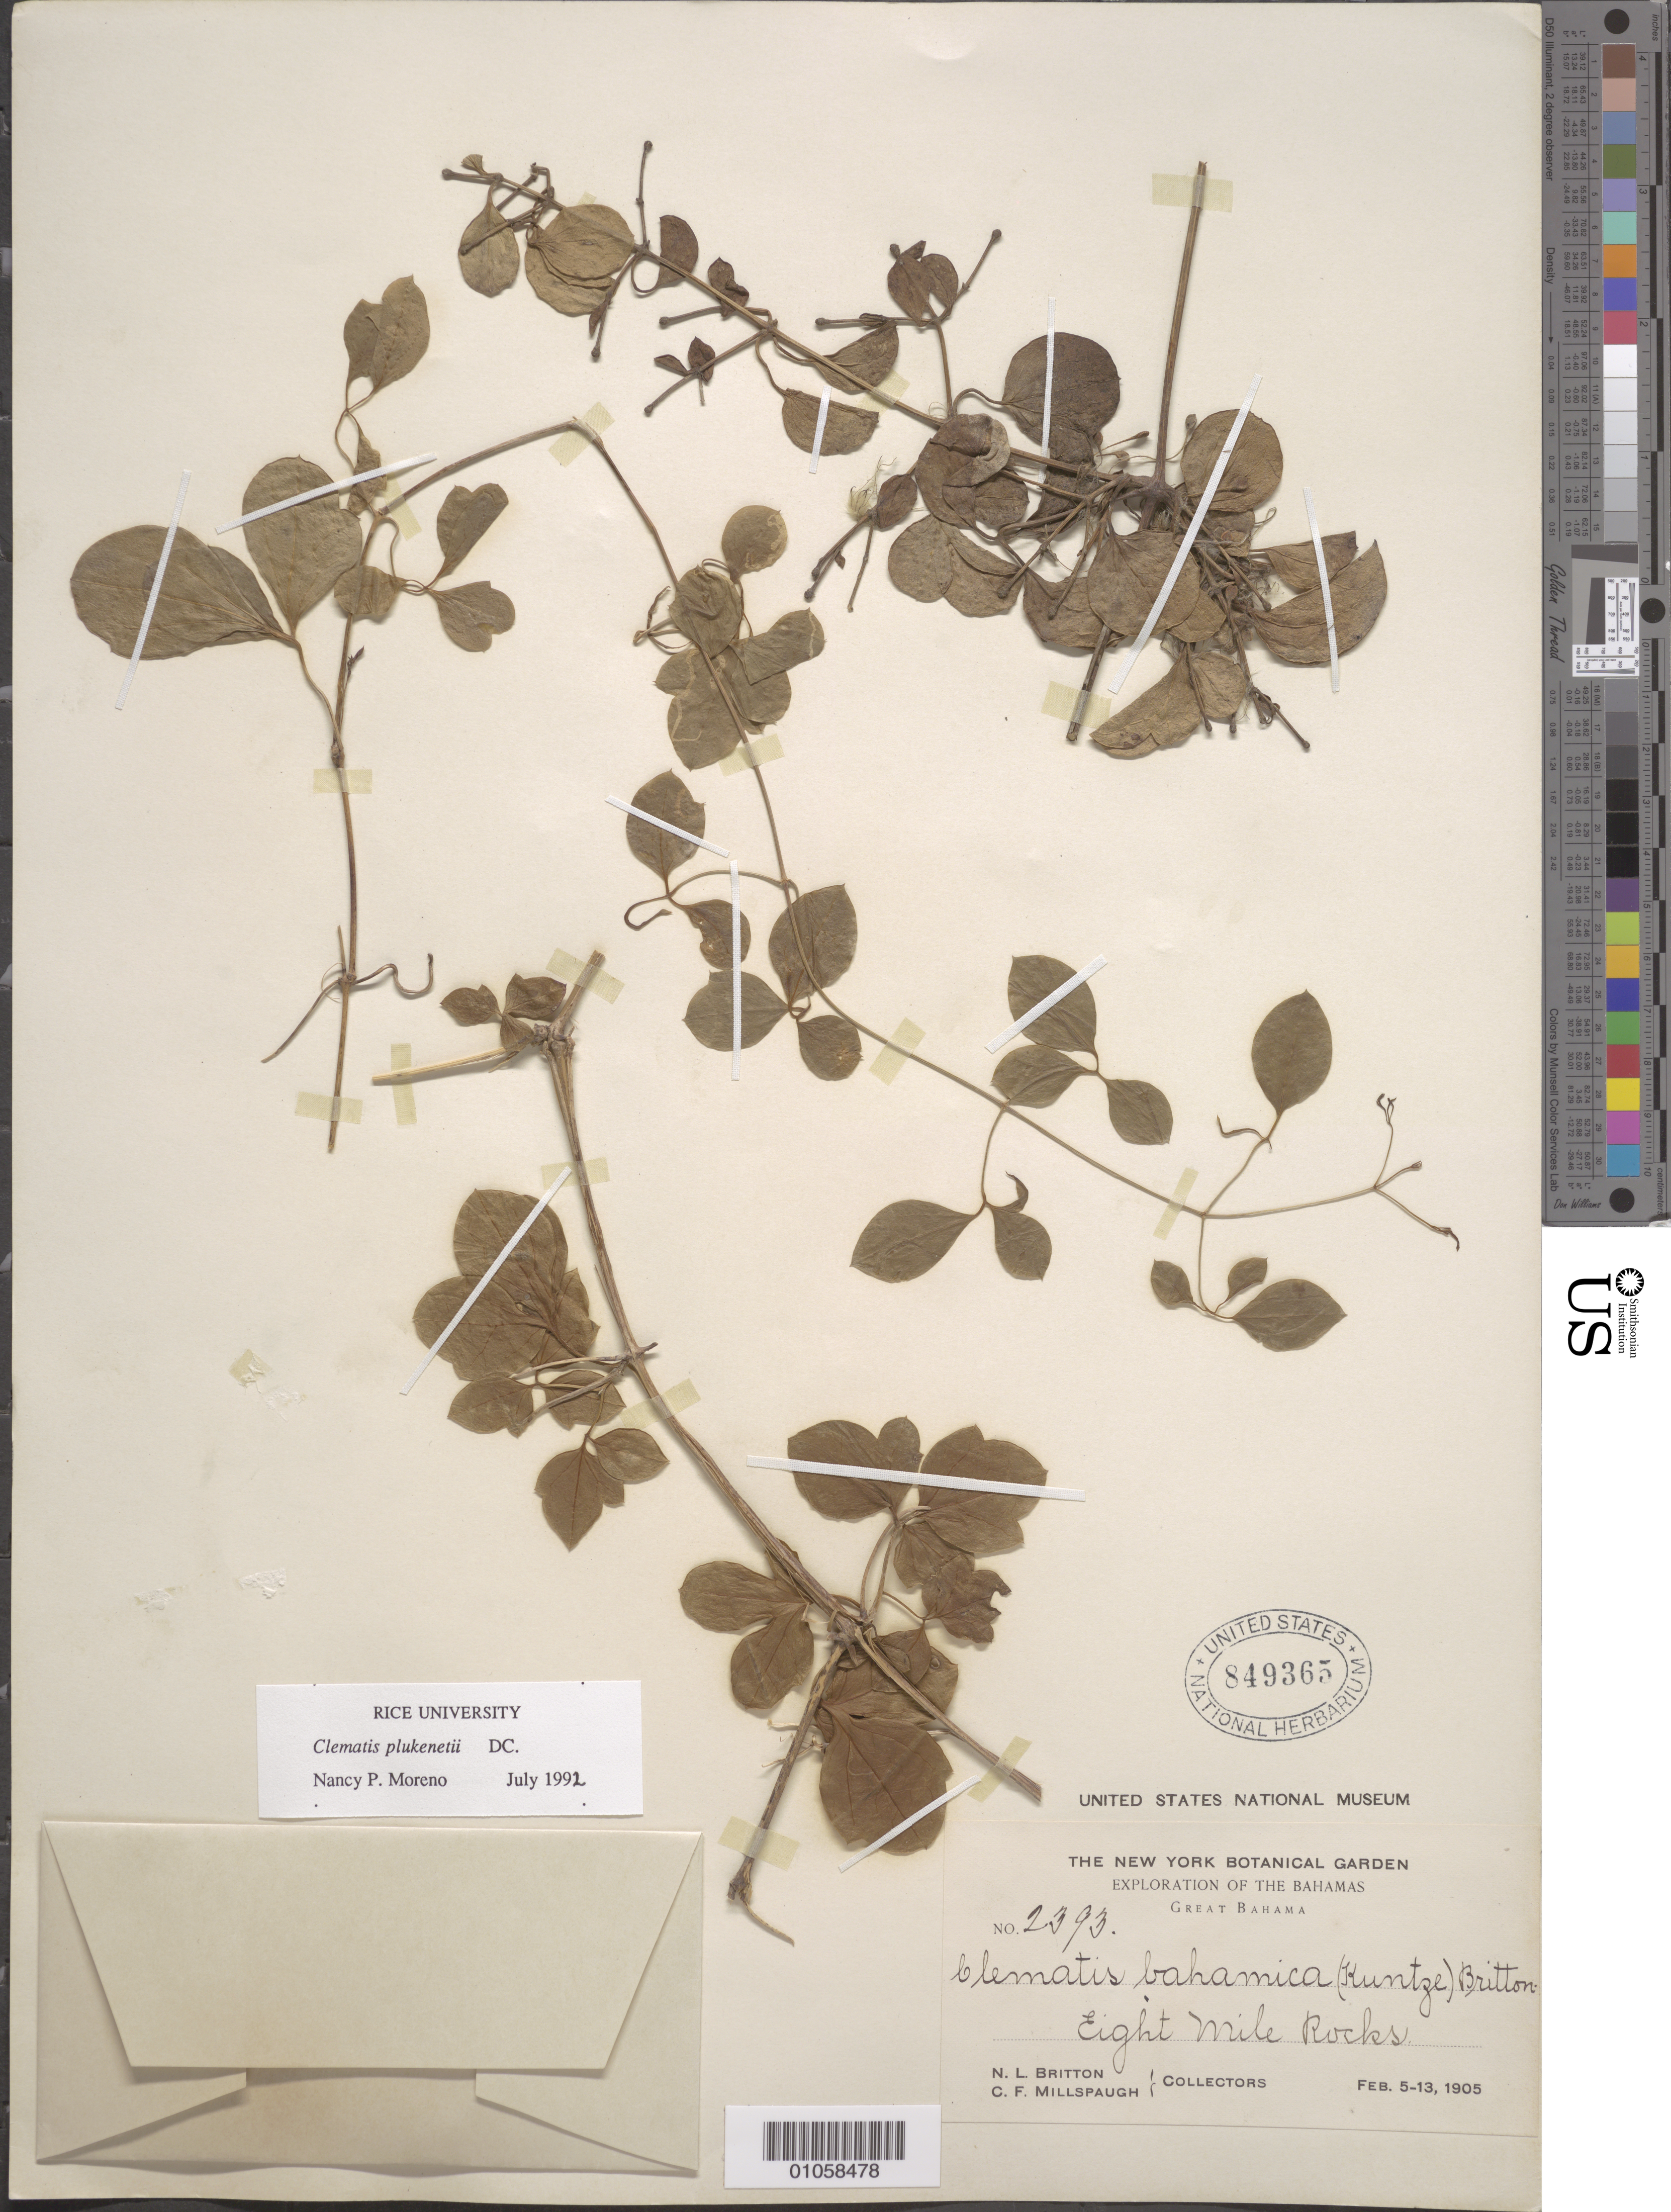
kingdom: Plantae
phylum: Tracheophyta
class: Magnoliopsida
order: Ranunculales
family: Ranunculaceae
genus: Clematis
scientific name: Clematis plukenetii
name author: DC.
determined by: Moreno, N. P.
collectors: N. Britton & C. F. Millspaugh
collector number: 2993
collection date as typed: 05 Feb 1905 to 13 Feb 1905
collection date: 1905-02-05/1905-02-13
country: Bahamas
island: Great Bahama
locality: Eight Mile Rocks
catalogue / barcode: US 849365